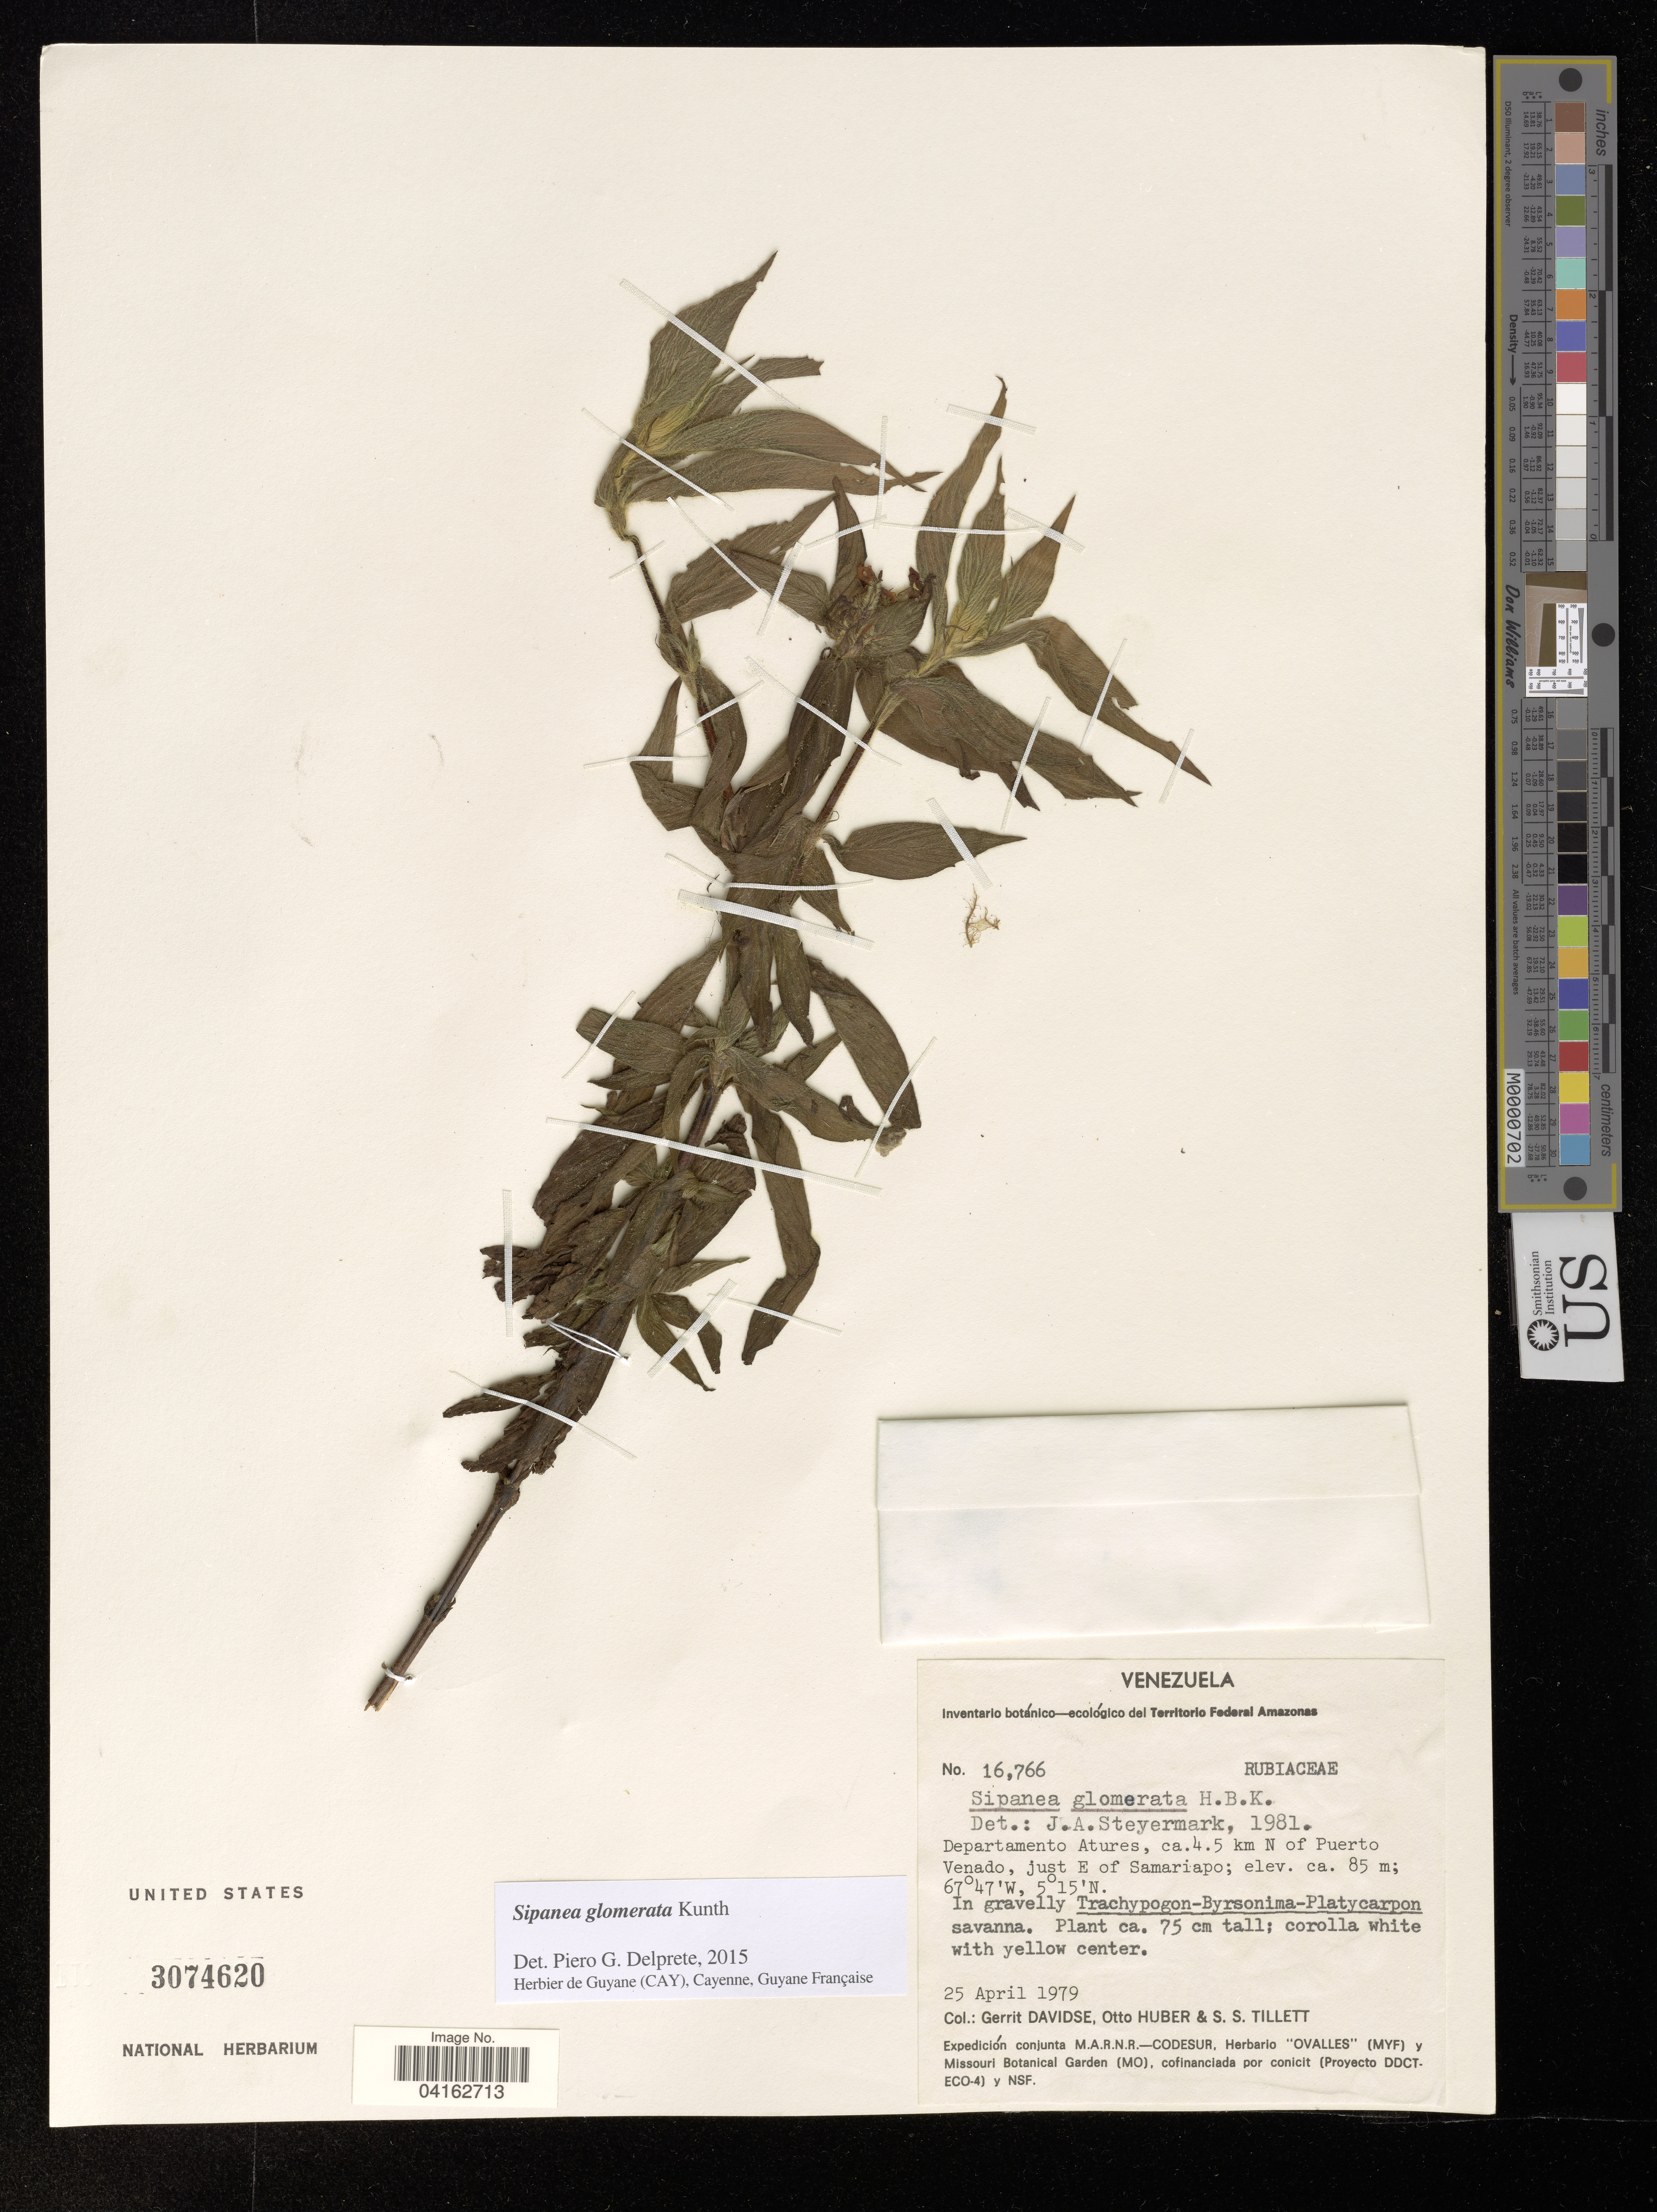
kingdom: Plantae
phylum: Tracheophyta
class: Magnoliopsida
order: Gentianales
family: Rubiaceae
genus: Sipanea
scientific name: Sipanea glomerata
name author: Kunth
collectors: G. Davidse, O. Huber & S. Tillett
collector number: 16,766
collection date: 1979-04-25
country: Venezuela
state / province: Amazonas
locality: Territorio Federal Amazonas. Departamento Atures, ca.4.5 km N of Puerto Venado, just E of Samariapo.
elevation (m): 85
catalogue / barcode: US 3074620